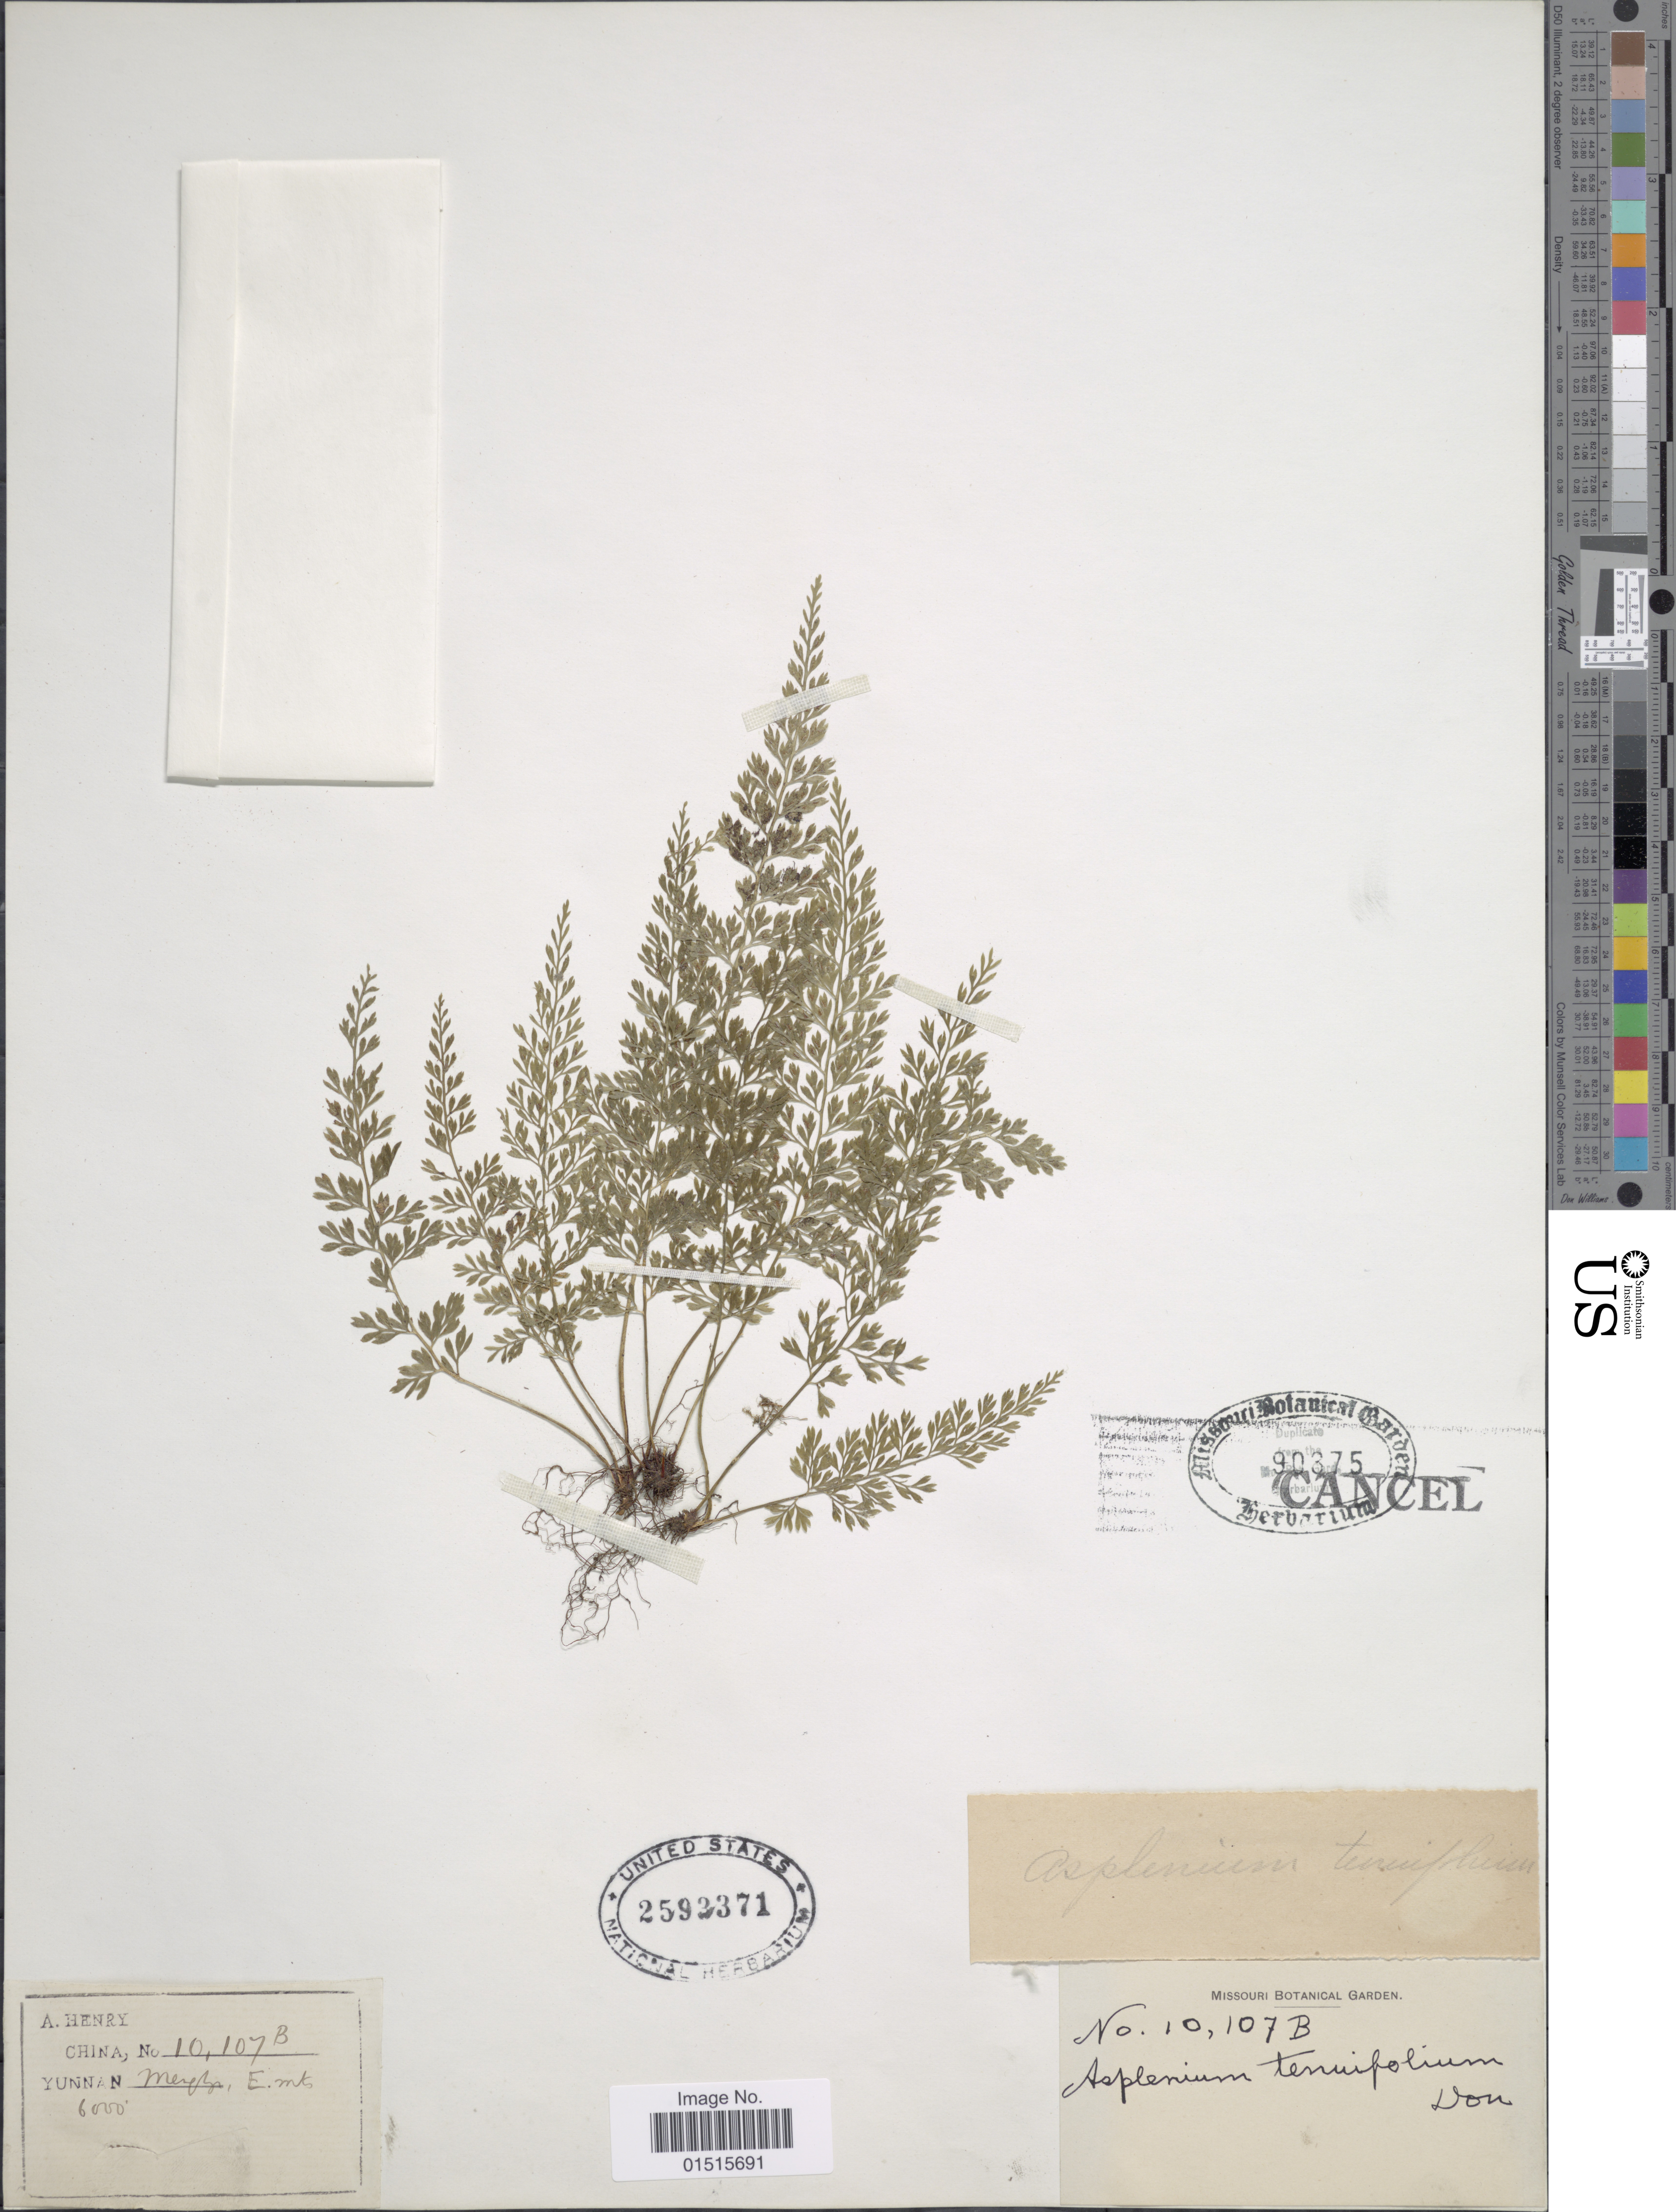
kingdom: Plantae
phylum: Tracheophyta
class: Polypodiopsida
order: Polypodiales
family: Aspleniaceae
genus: Asplenium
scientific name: Asplenium tenuifolium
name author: D. Don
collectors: A. Henry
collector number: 10107 B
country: China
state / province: Yunnan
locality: Mengtze, E. Mt.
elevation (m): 1829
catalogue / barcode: US 2593371